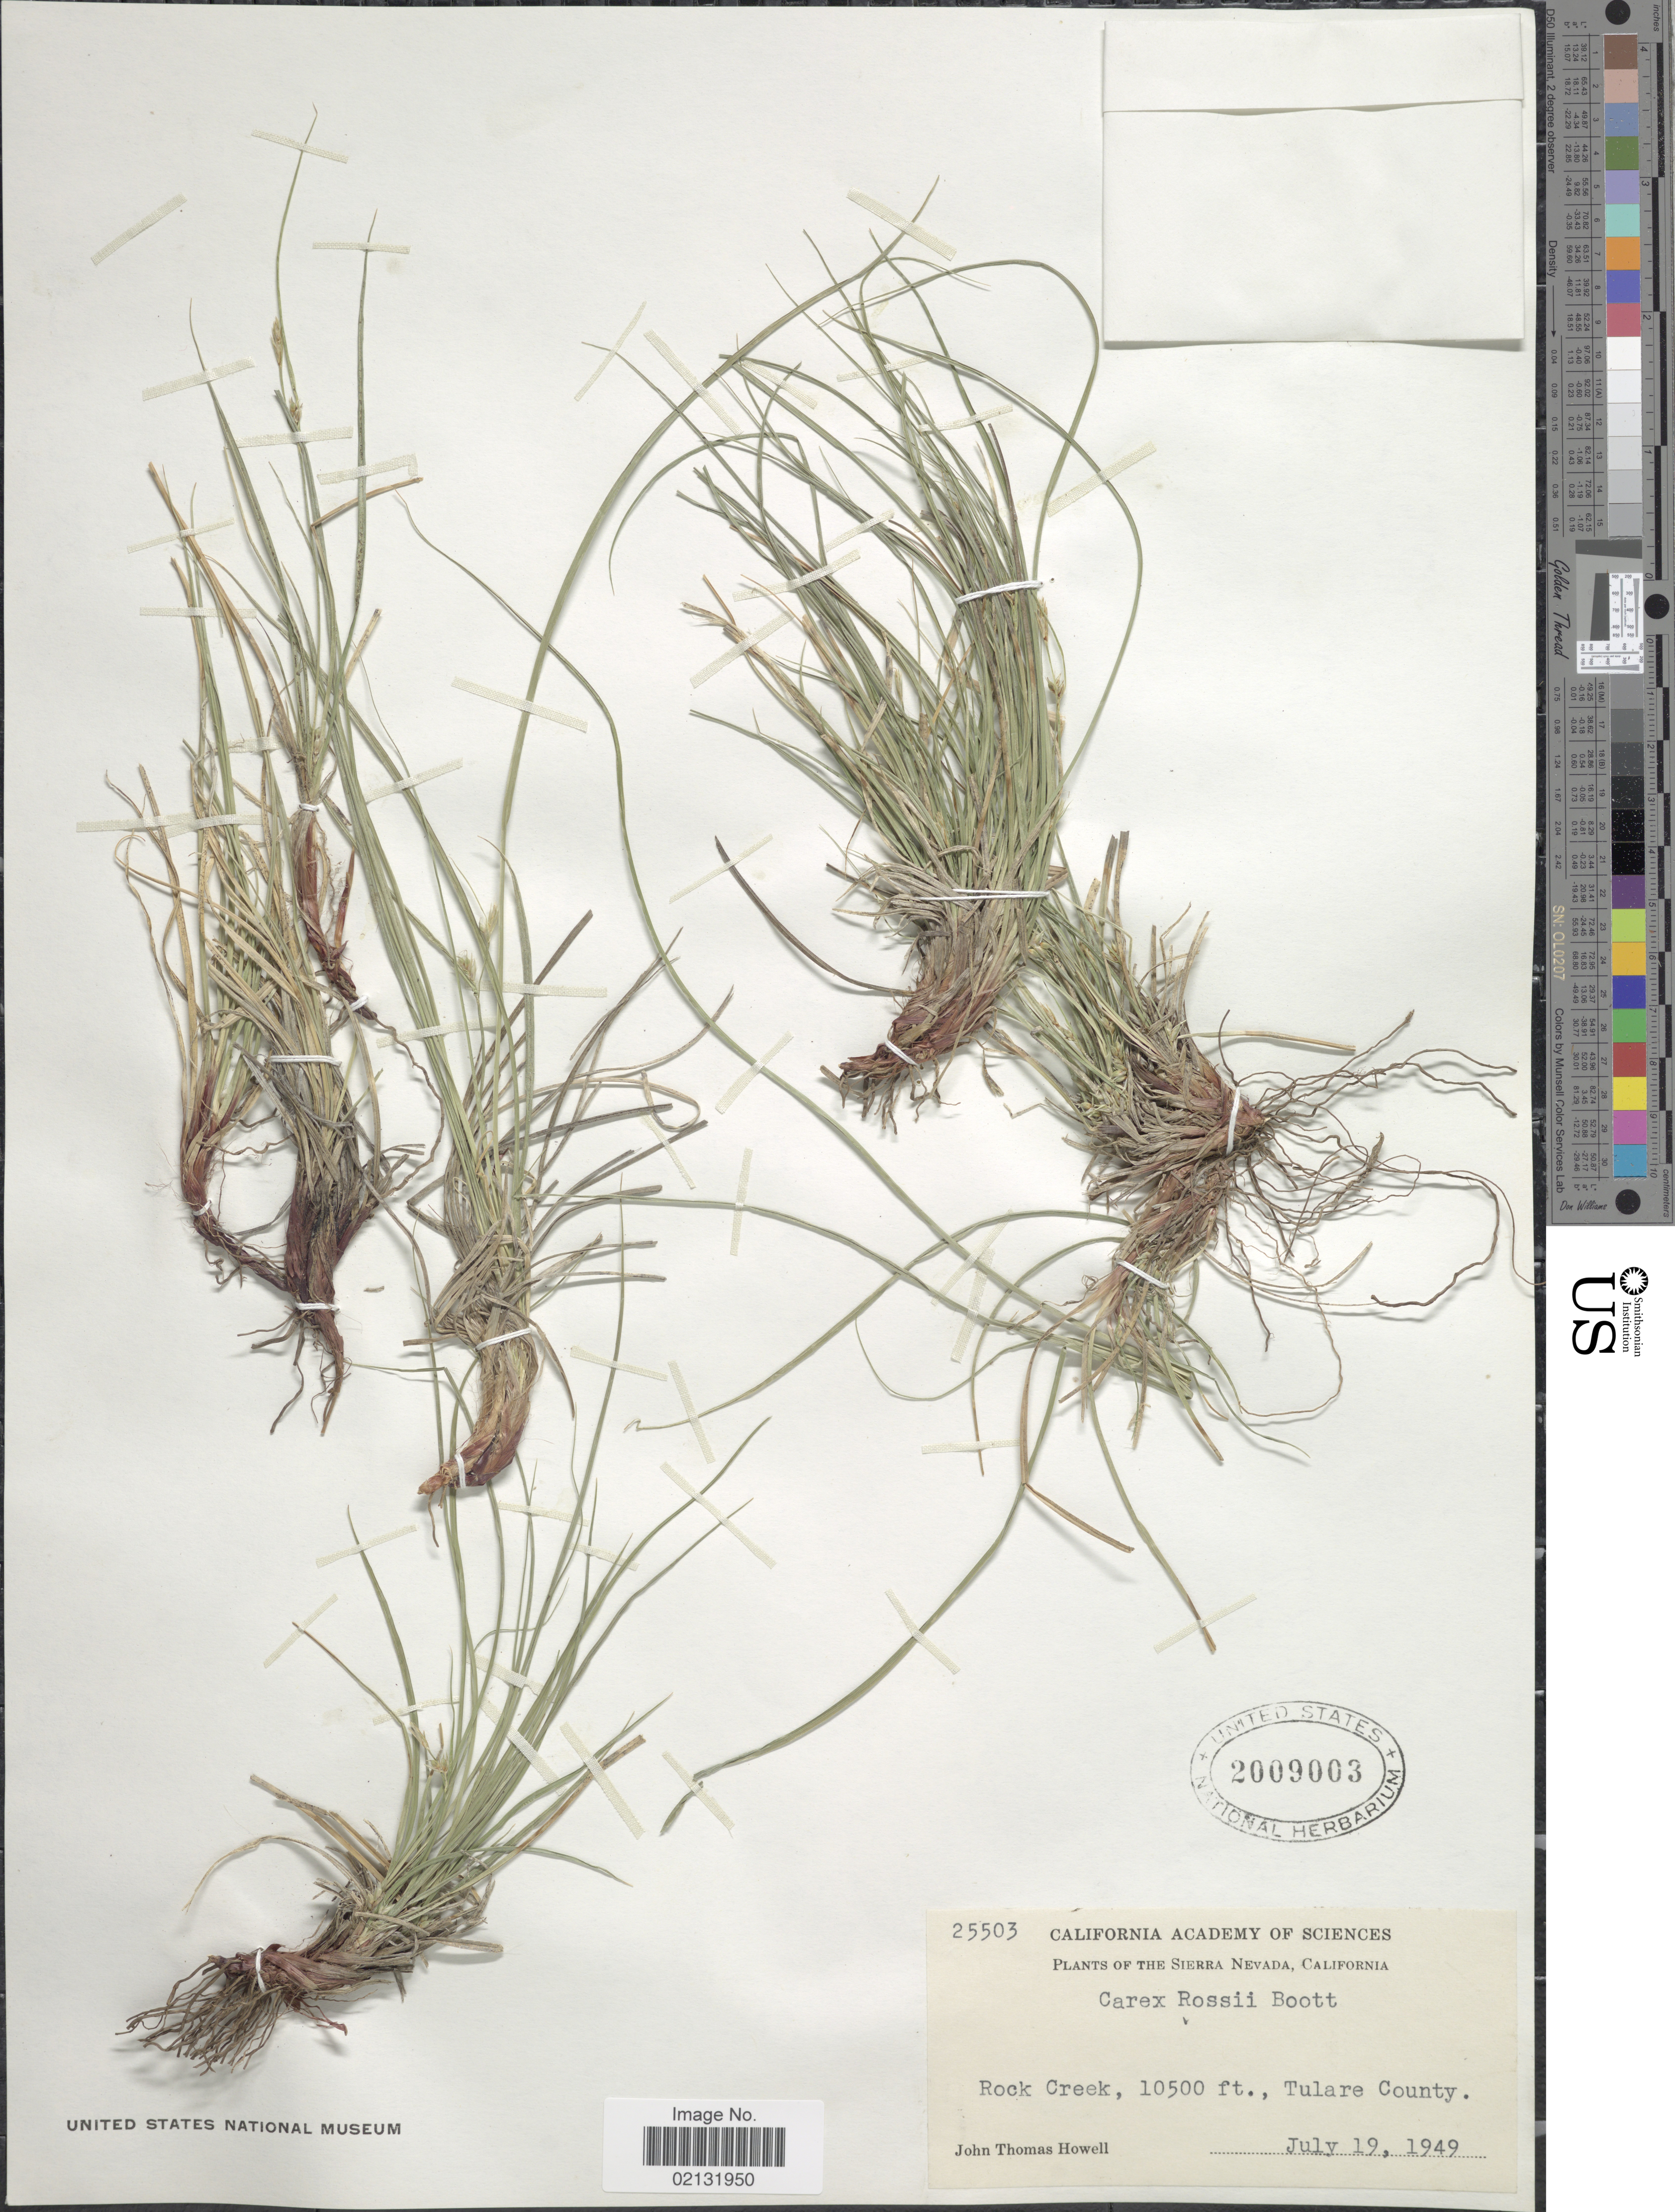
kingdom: Plantae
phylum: Tracheophyta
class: Liliopsida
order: Poales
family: Cyperaceae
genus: Carex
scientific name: Carex rossii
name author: Boott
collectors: J. T. Howell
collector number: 25503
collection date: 1949-07-19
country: United States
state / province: California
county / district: Tulare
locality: Sierra Nevada, California. Rock Creek, Tulare County.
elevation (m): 3200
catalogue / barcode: US 2009003